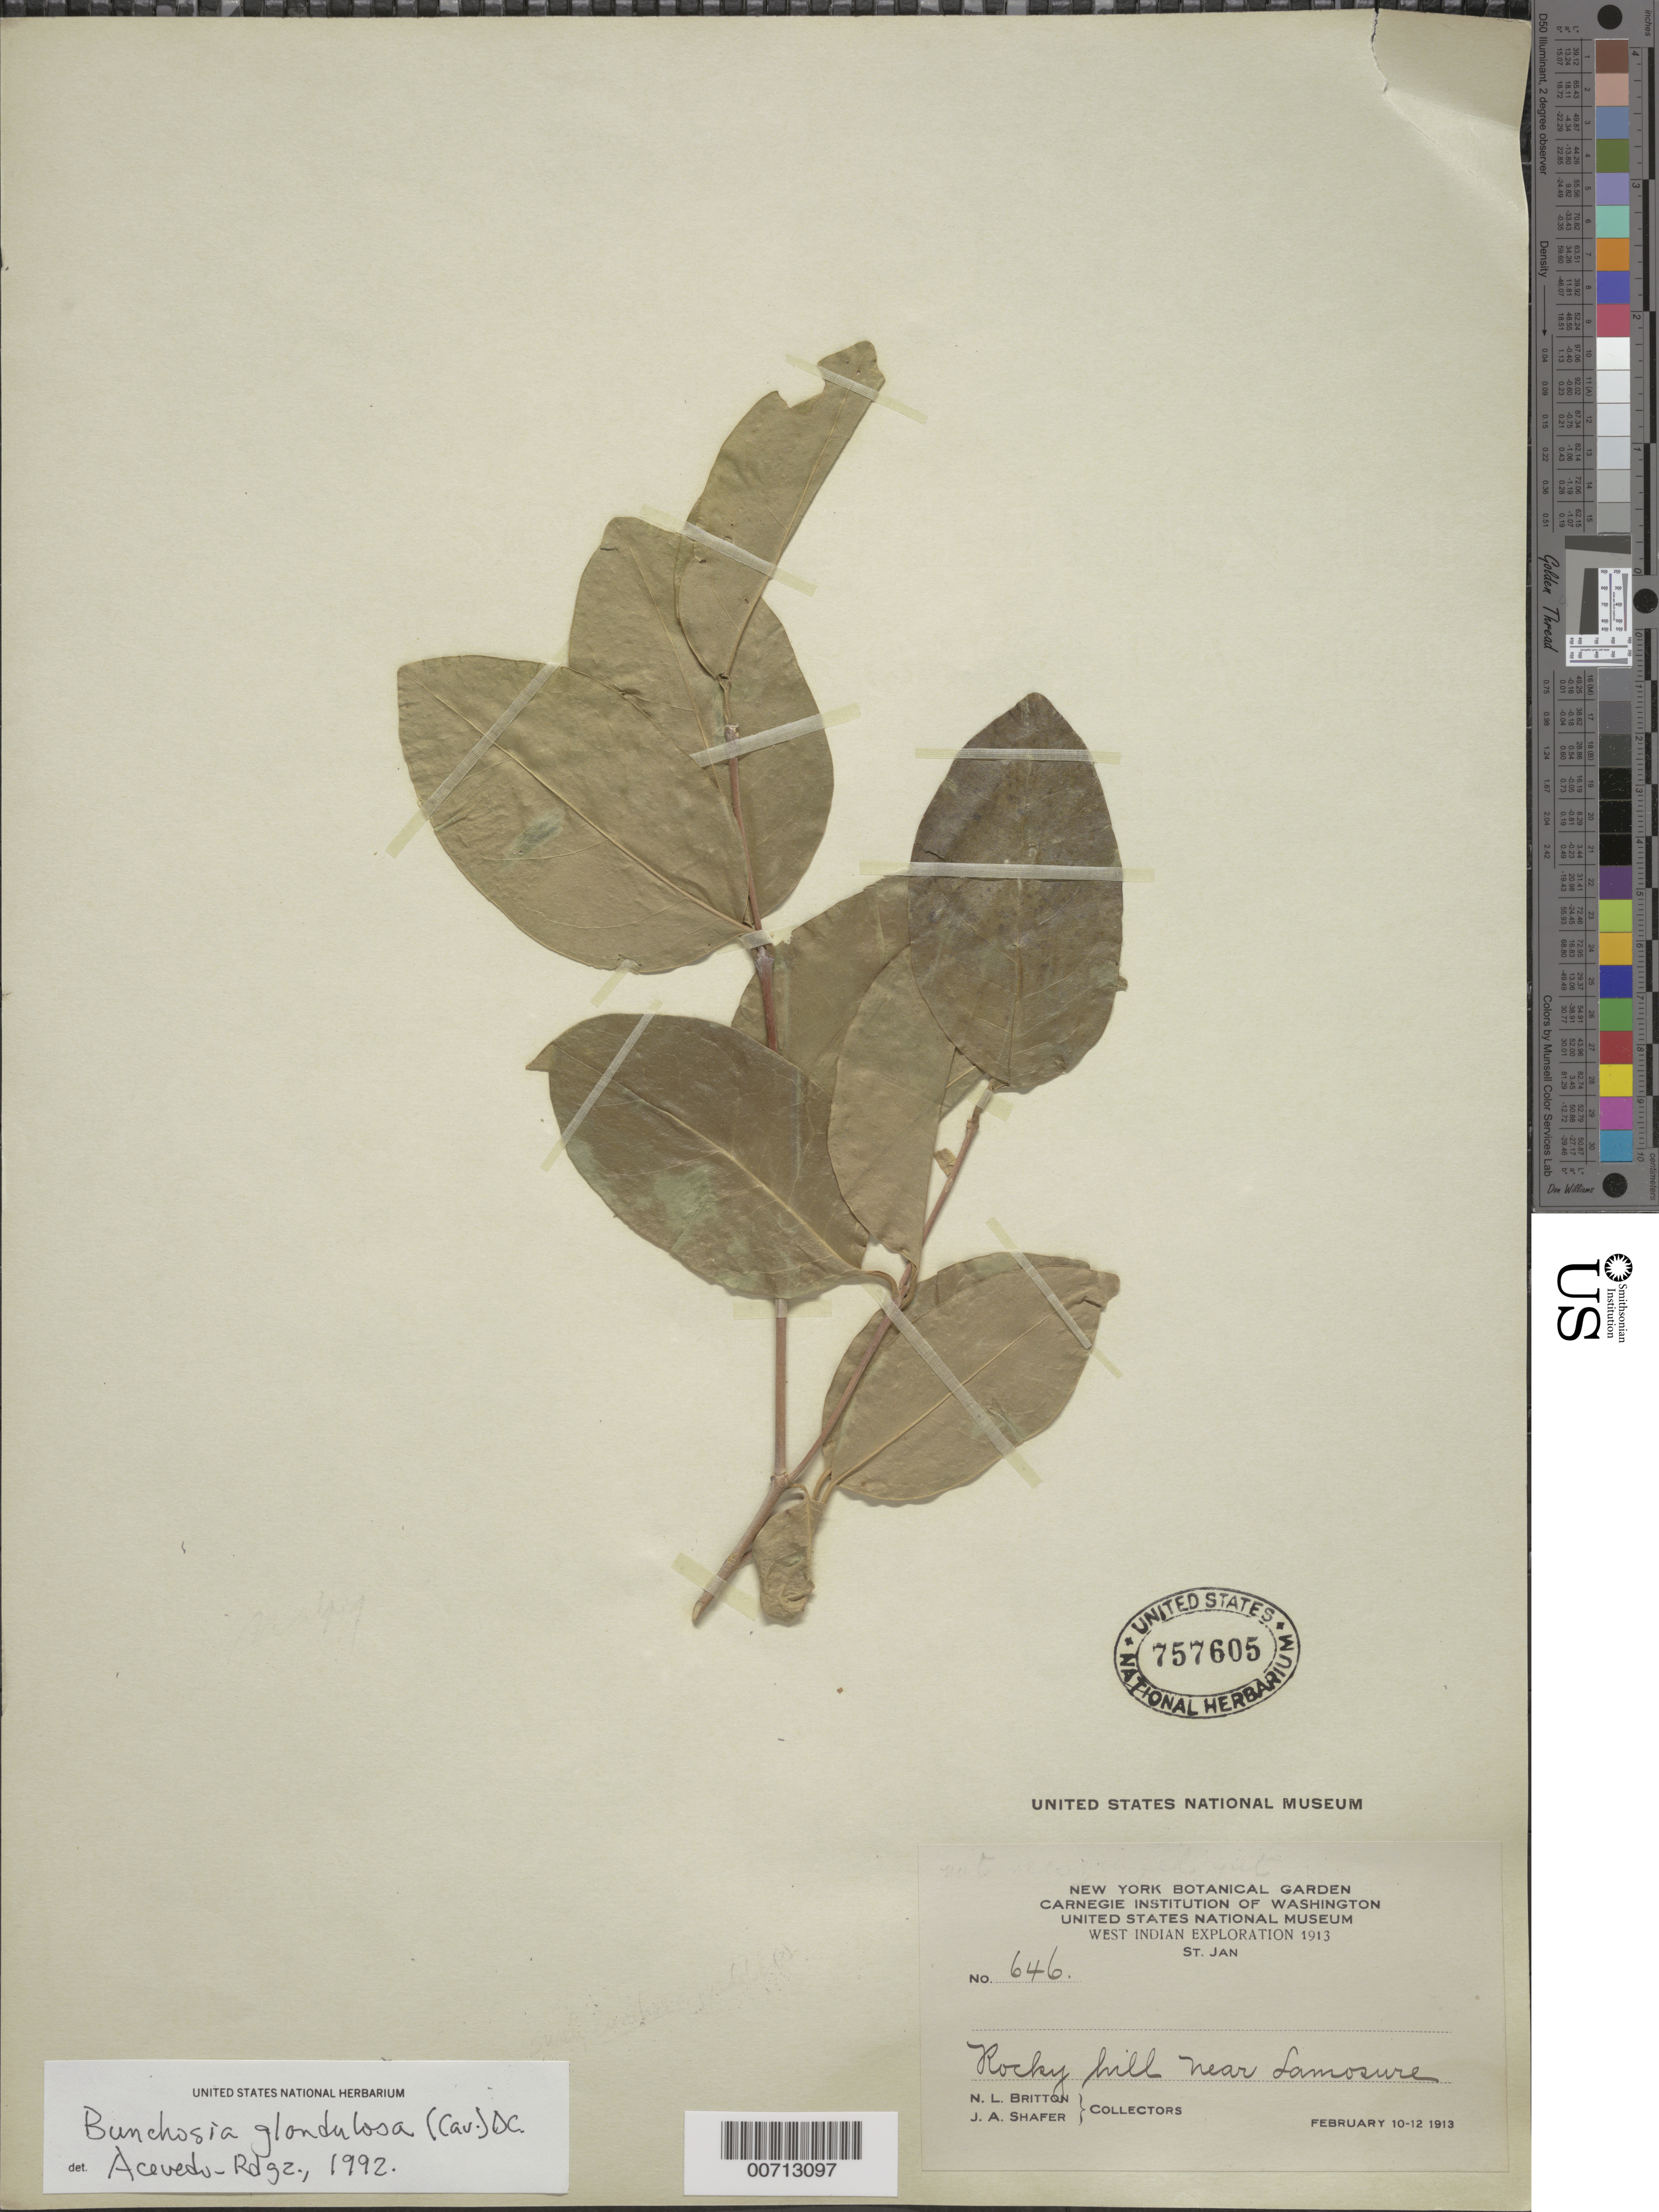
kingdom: Plantae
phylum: Tracheophyta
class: Magnoliopsida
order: Malpighiales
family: Malpighiaceae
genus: Bunchosia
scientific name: Bunchosia glandulosa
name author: (Cav.) Rich. ex Juss.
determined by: Acevedo-Rodríguez, P., (BOT), Smithsonian Institution - National Museum of Natural History (UNITED STATES)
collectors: N. Britton & J. A. Shafer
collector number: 646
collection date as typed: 10 Feb 1913 to 12 Feb 1913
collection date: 1913-02-10/1913-02-12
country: U.S. Virgin Islands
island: St. John Island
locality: Lamosure, near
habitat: Rocky hill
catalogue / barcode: US 757605